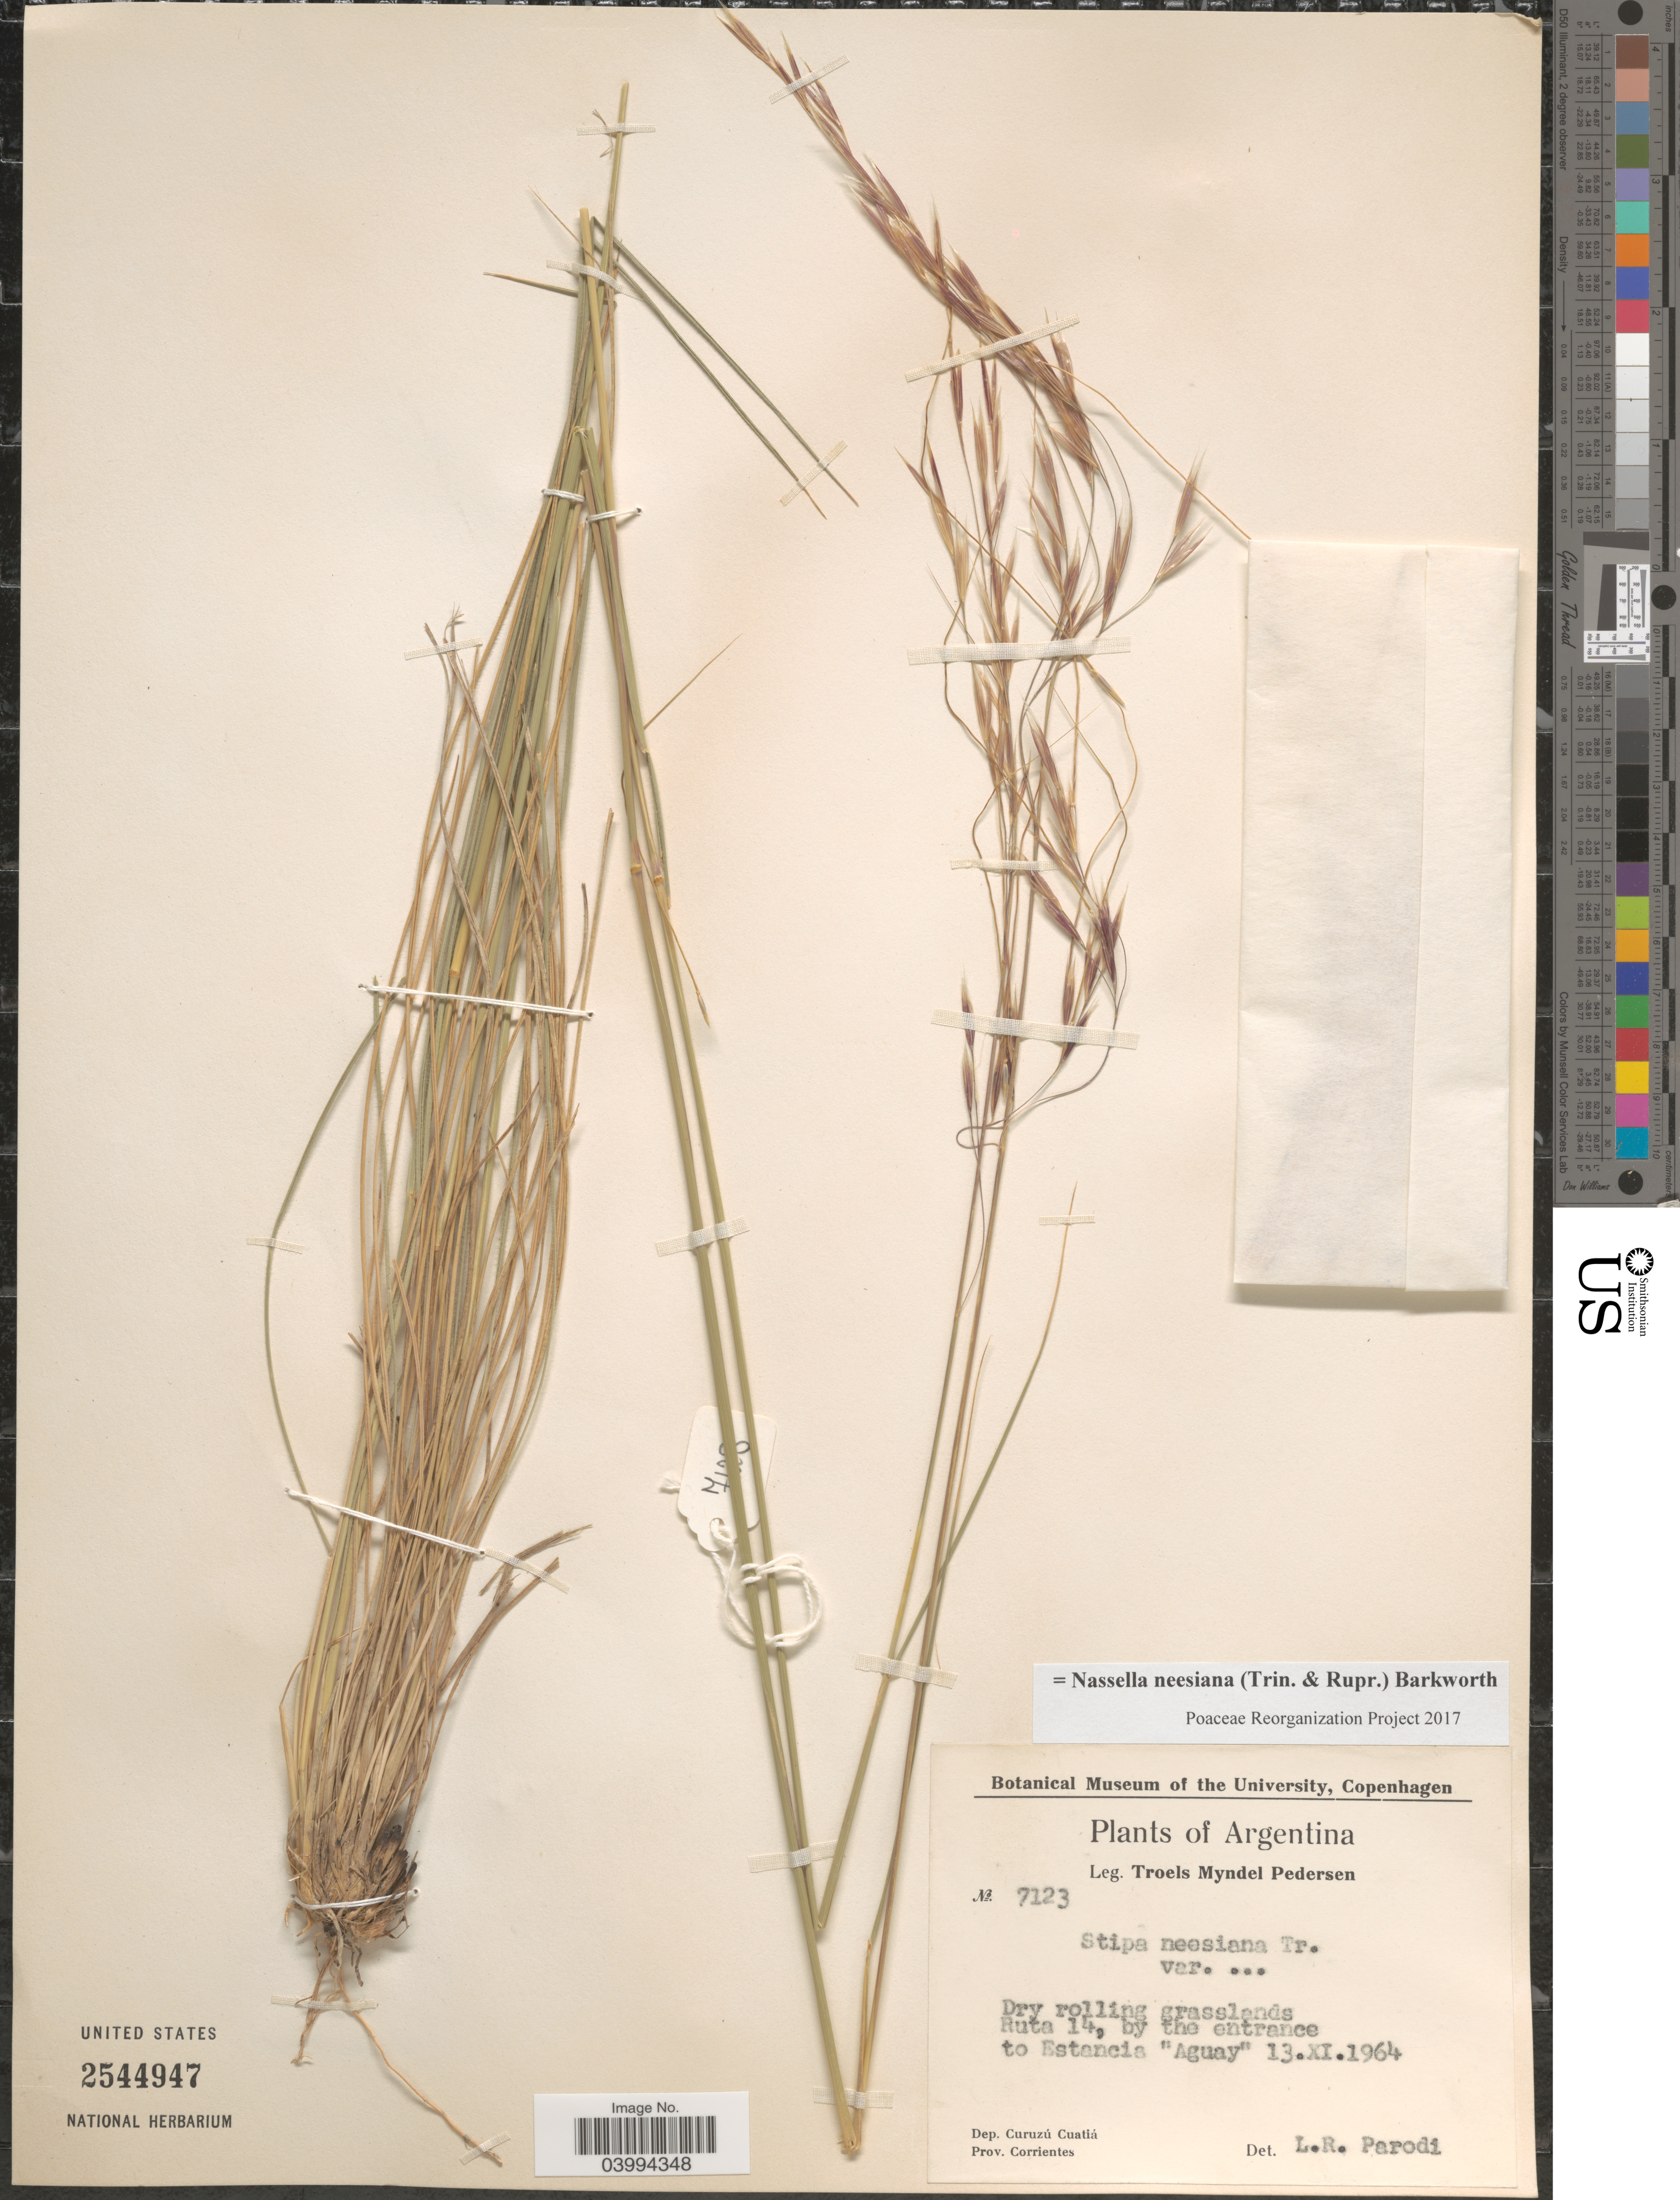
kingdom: Plantae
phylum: Tracheophyta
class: Liliopsida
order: Poales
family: Poaceae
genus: Nassella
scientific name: Nassella neesiana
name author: (Trin. & Rupr.) Barkworth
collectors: T. Pederson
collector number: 7123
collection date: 1964-11-13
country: Argentina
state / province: Corrientes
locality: Dry rolling grasslands Ruta 14, by the entrance to Estancia "Aguay". Dep. Curuzú Cuatiá.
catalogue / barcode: US 2544947